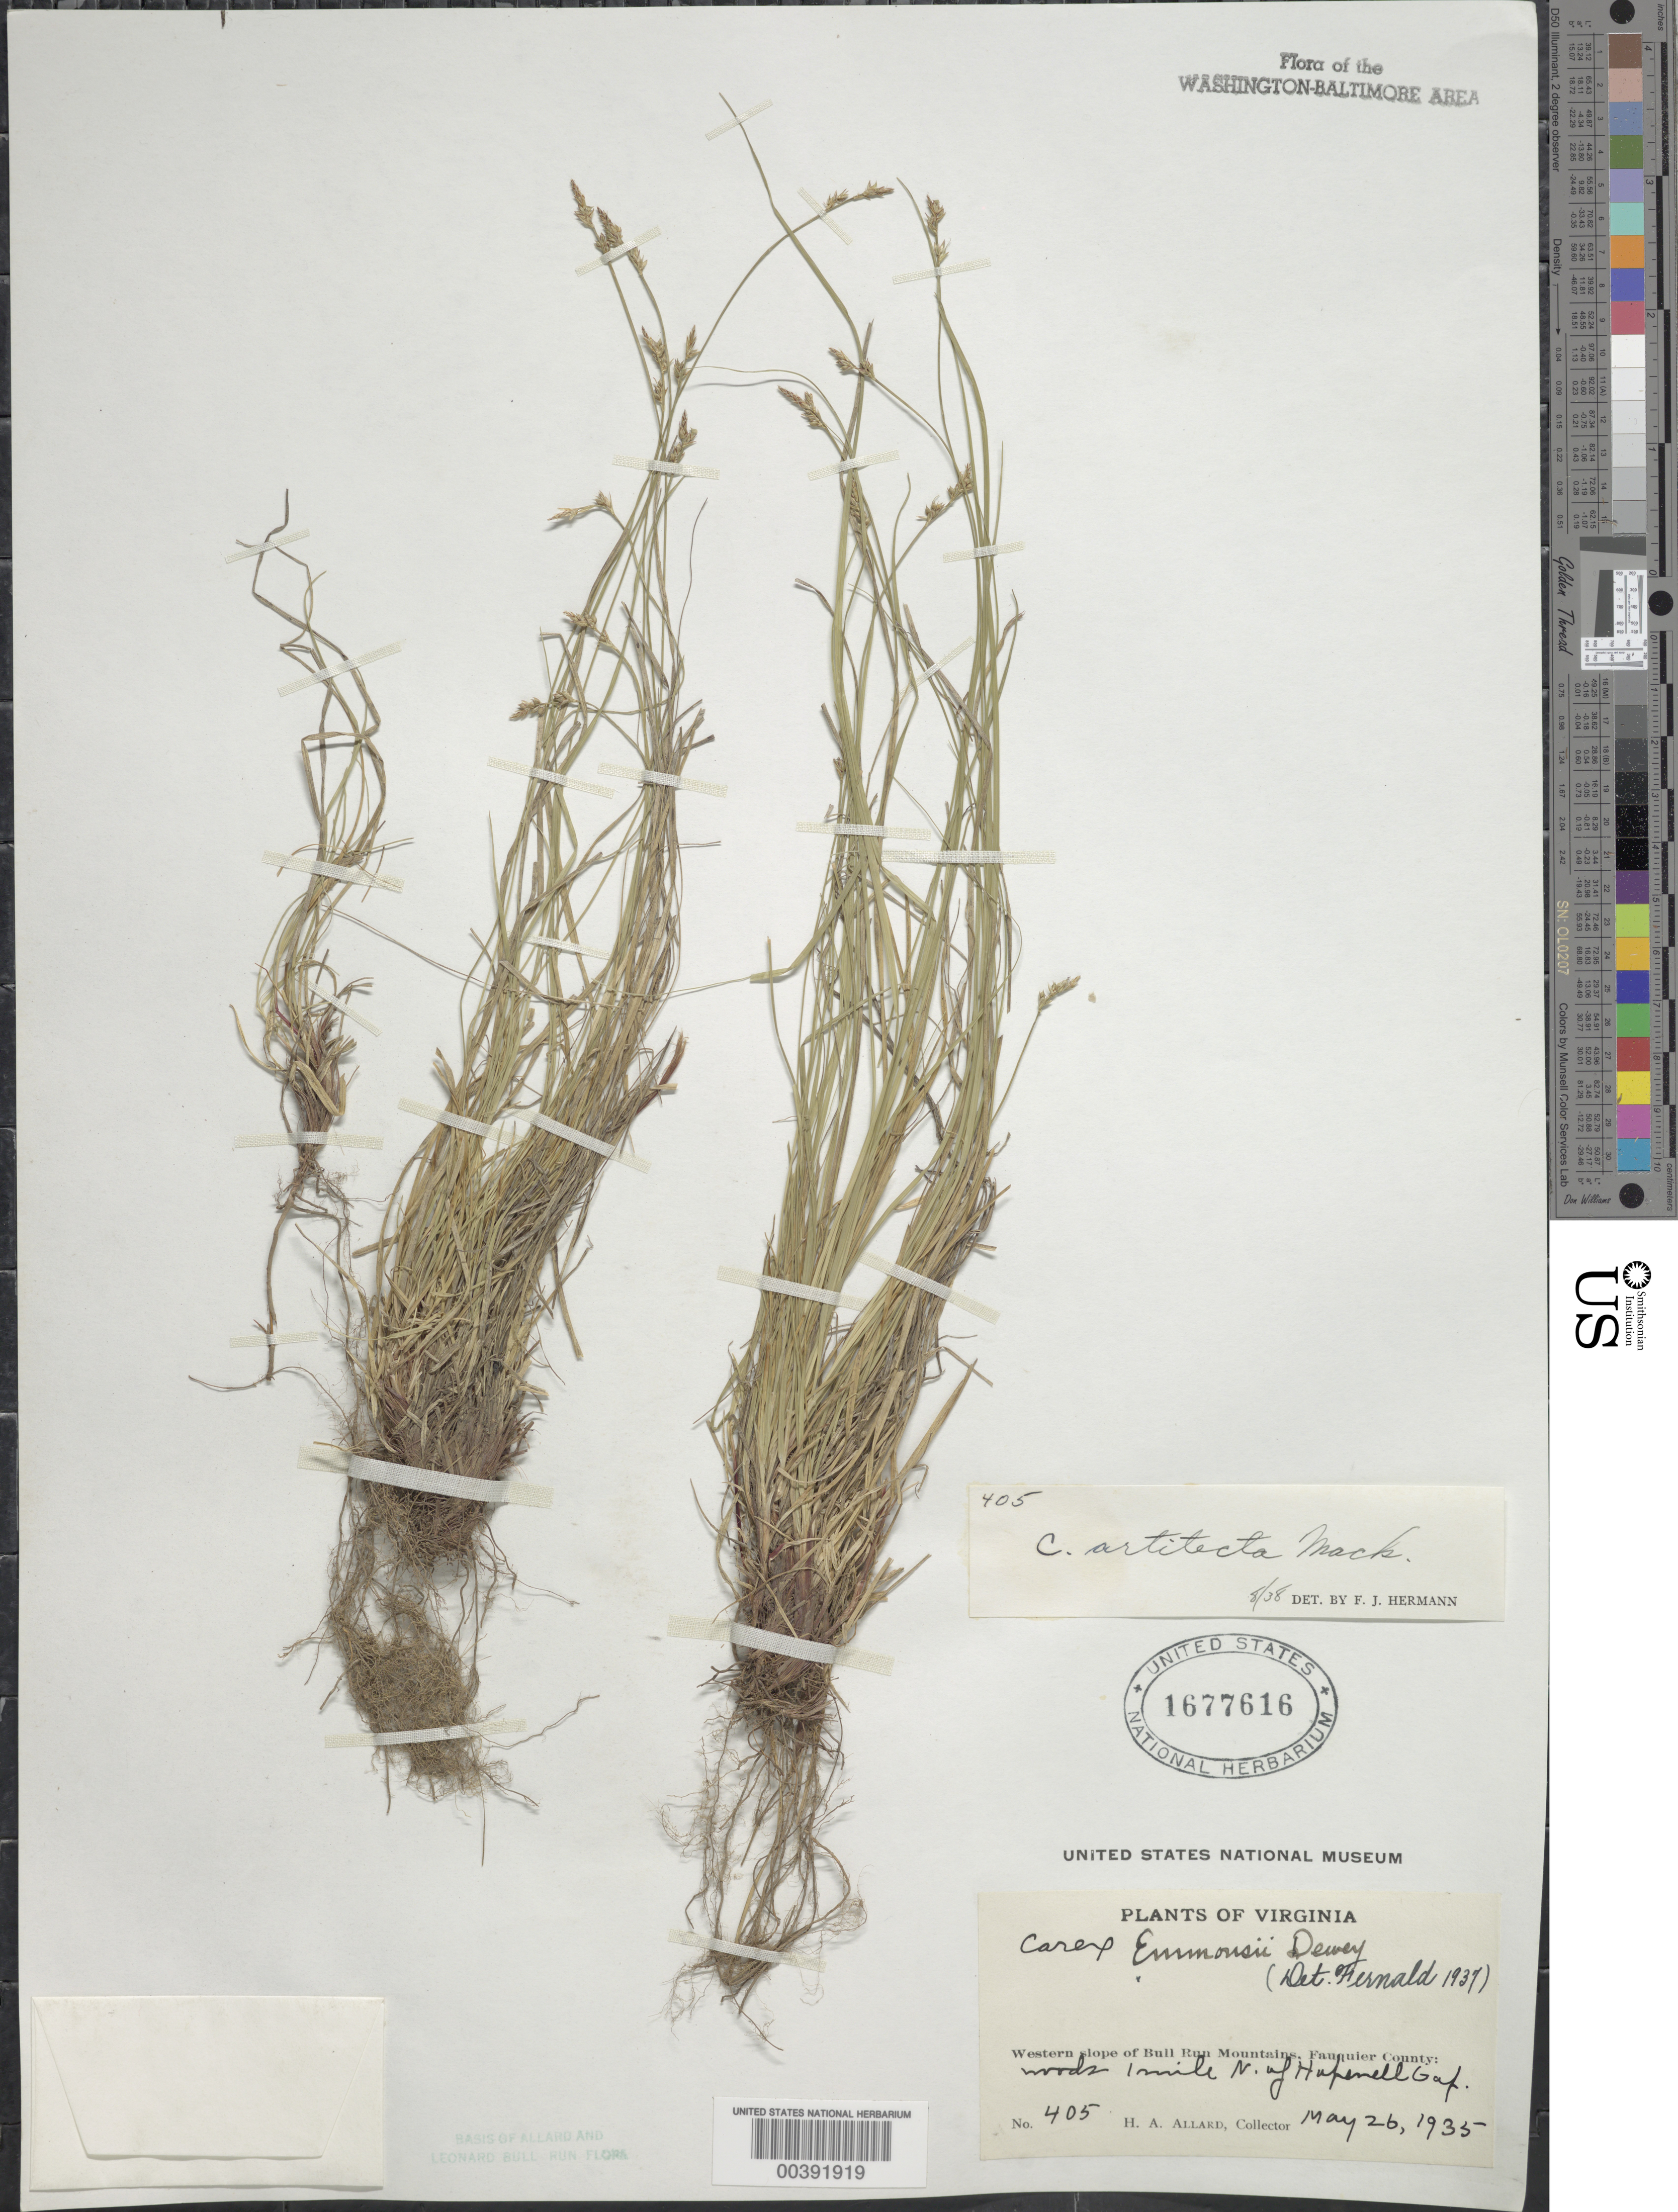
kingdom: Plantae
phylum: Tracheophyta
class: Liliopsida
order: Poales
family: Cyperaceae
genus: Carex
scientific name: Carex albicans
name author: Willd. ex Spreng.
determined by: Shetler, Stanwyn G., (US), NMNH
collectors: H. A. Allard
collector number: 405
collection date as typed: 26 May 1935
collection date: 1935-05-26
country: United States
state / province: Virginia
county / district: Fauquier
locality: North of Hopewell Gap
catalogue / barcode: US 1677616